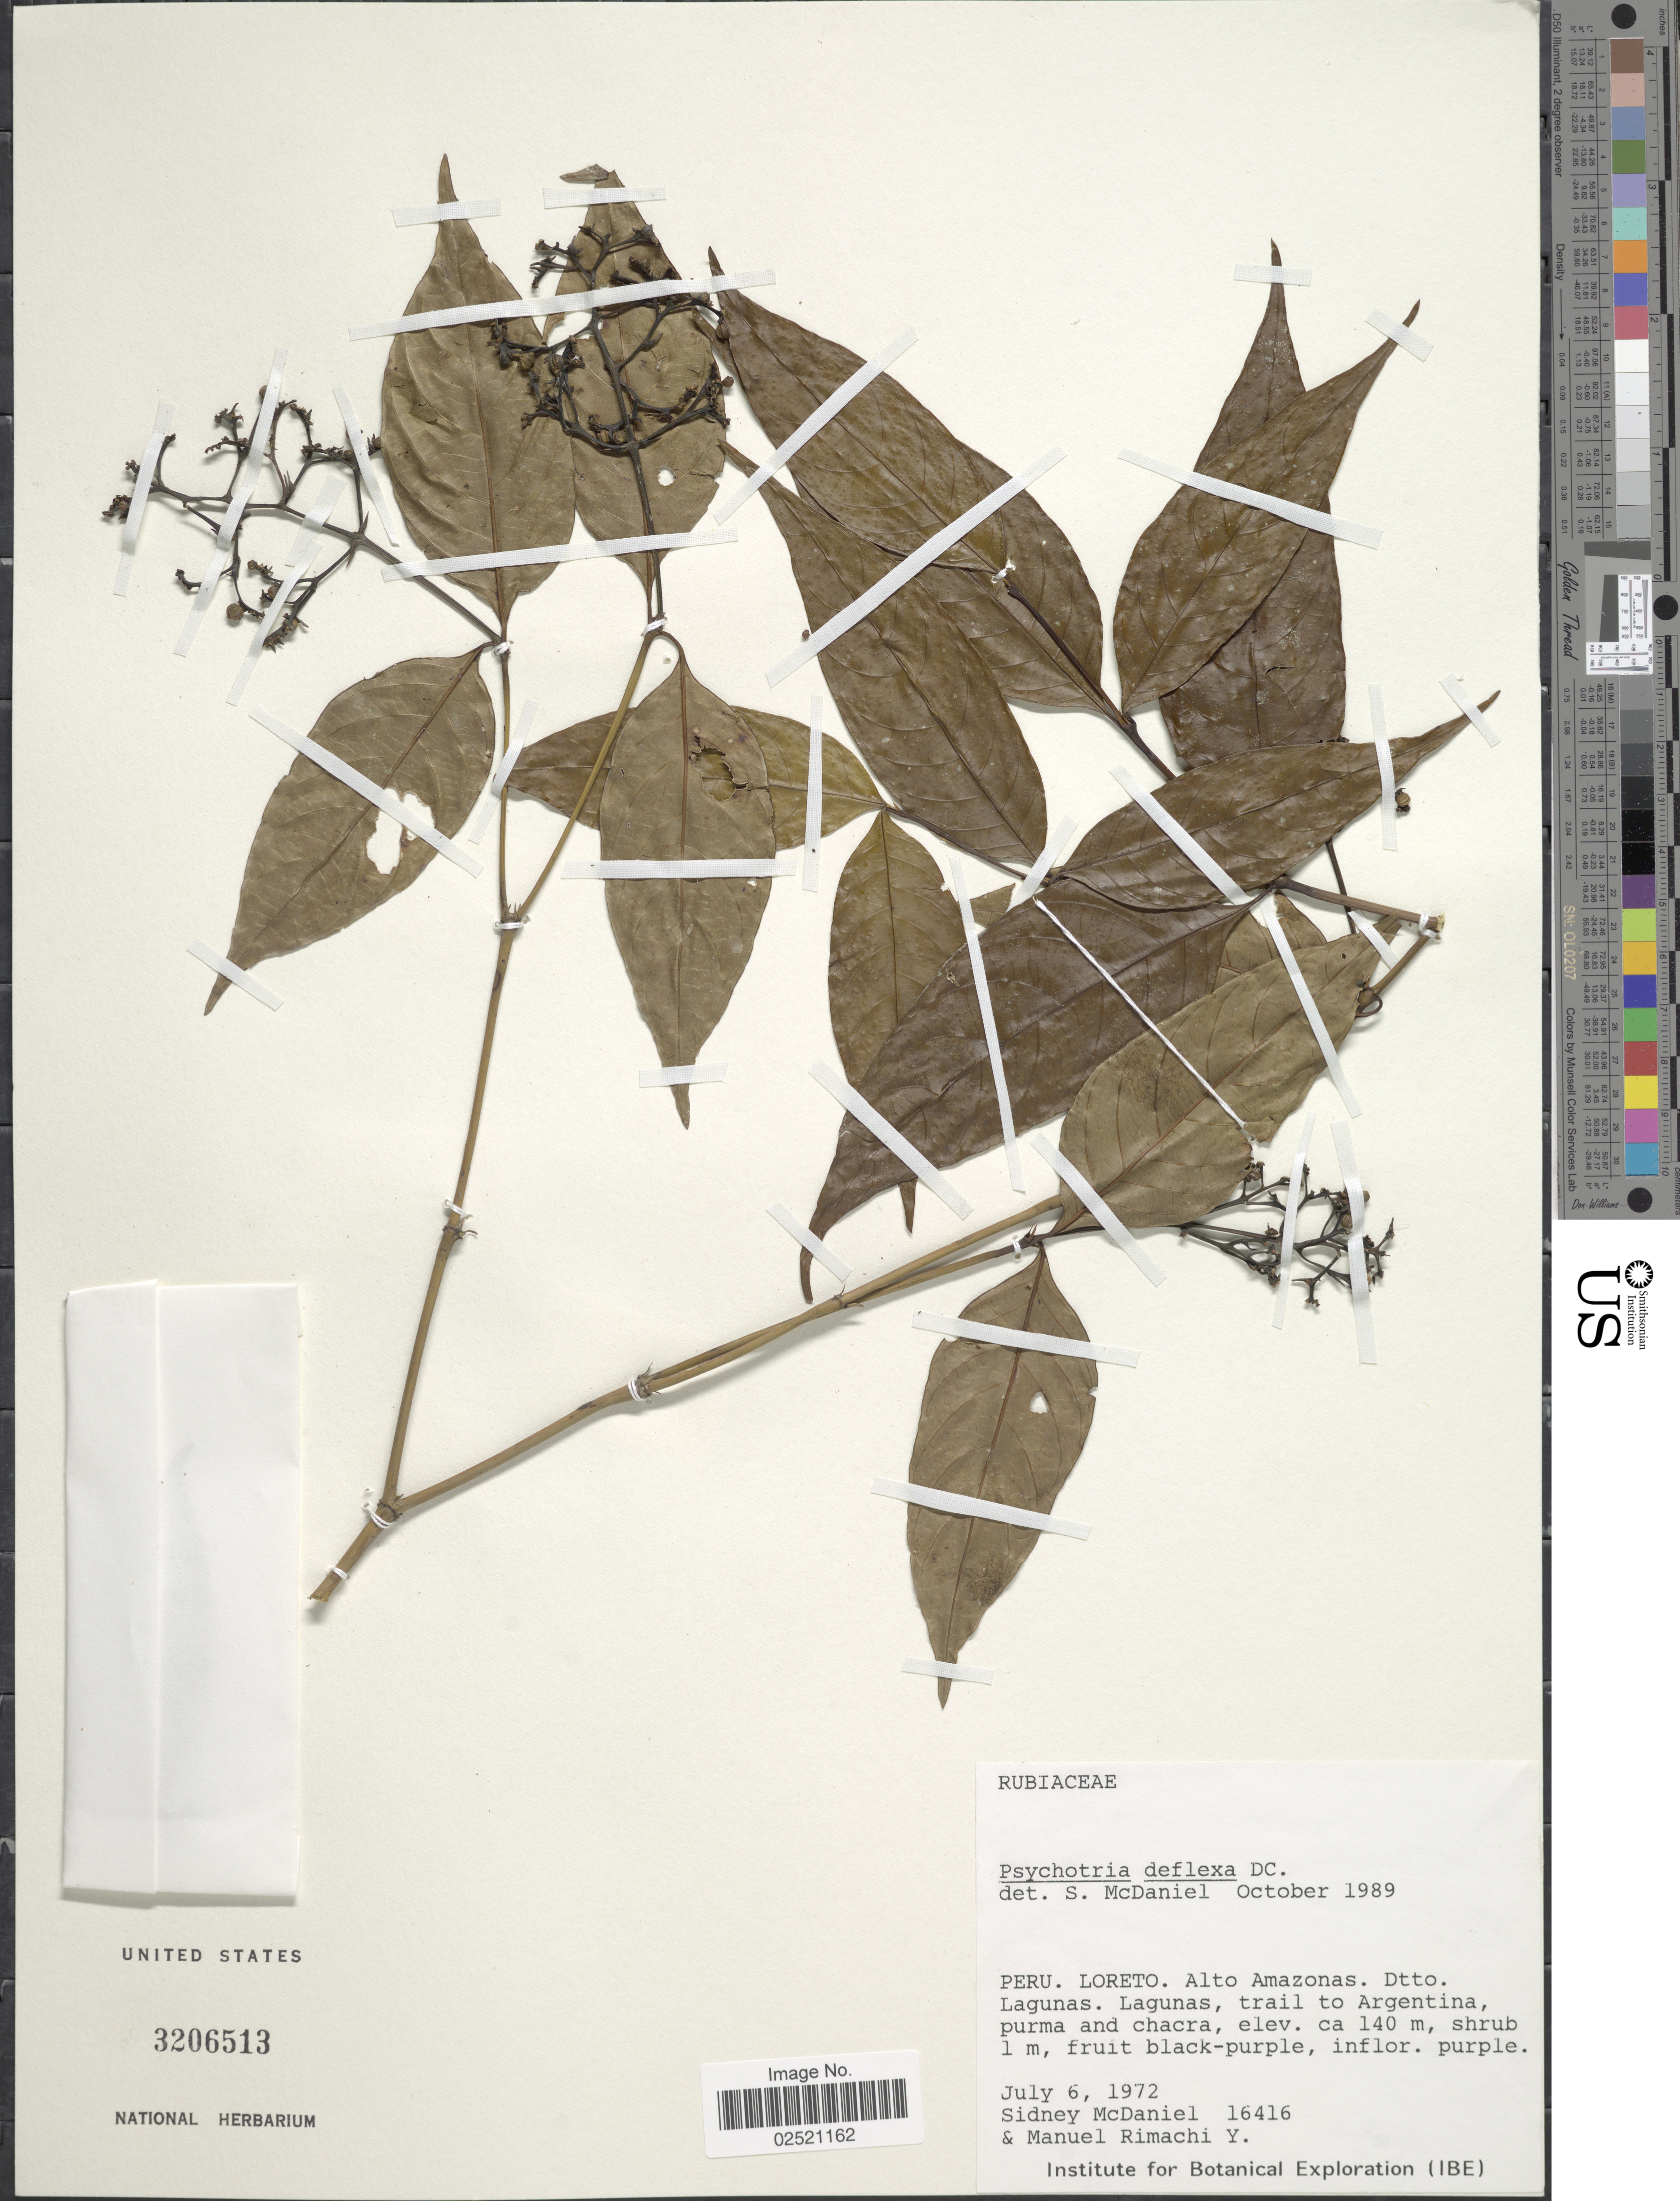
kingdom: Plantae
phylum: Tracheophyta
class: Magnoliopsida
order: Gentianales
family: Rubiaceae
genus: Psychotria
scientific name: Psychotria deflexa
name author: DC.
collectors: S. McDaniel & M. Rimachi Y.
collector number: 16416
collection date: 1972-07-06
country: Peru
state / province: Loreto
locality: Alto Amazonas, Dtto. Lagunas, Lagunas, trail to Argentina, purma and chacra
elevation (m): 140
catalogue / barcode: US 3206513